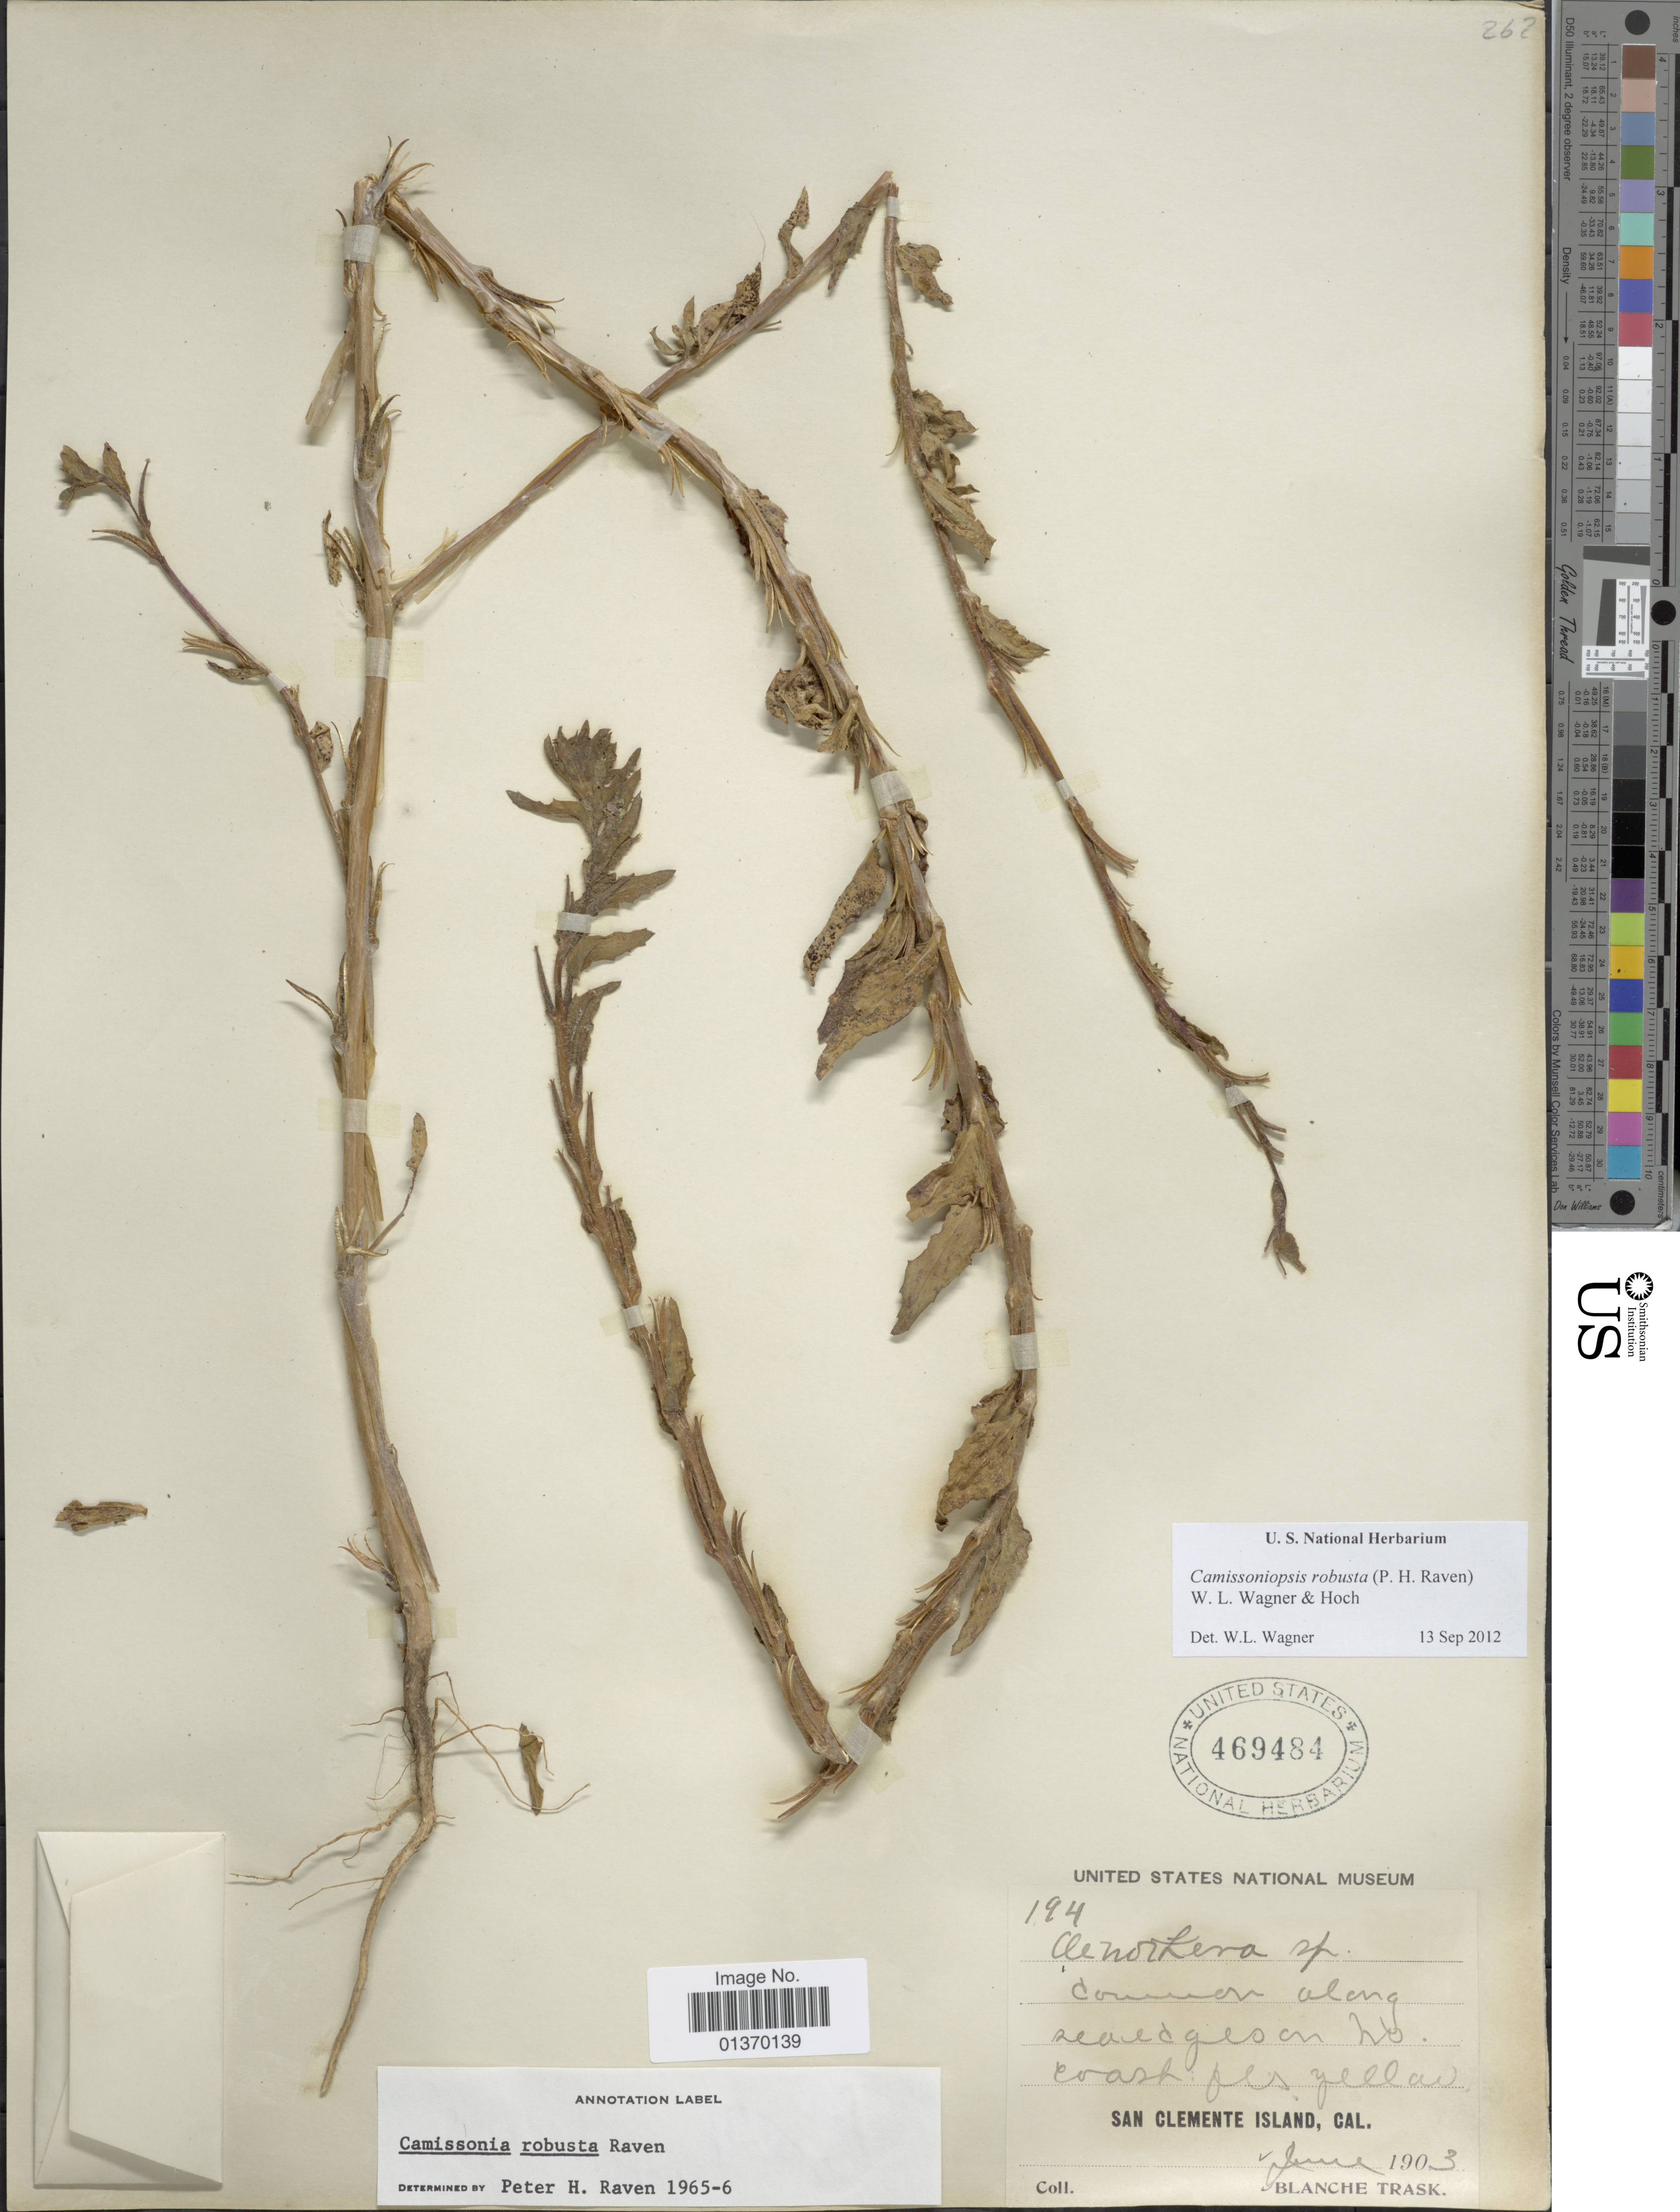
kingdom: Plantae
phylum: Tracheophyta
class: Magnoliopsida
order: Myrtales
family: Onagraceae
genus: Camissoniopsis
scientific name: Camissoniopsis robusta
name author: (P.H. Raven) W.L. Wagner & Hoch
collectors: B. Trask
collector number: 194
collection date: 1903-06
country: United States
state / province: California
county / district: Los Angeles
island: San Clemente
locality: San Clemente Island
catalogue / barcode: US 469484